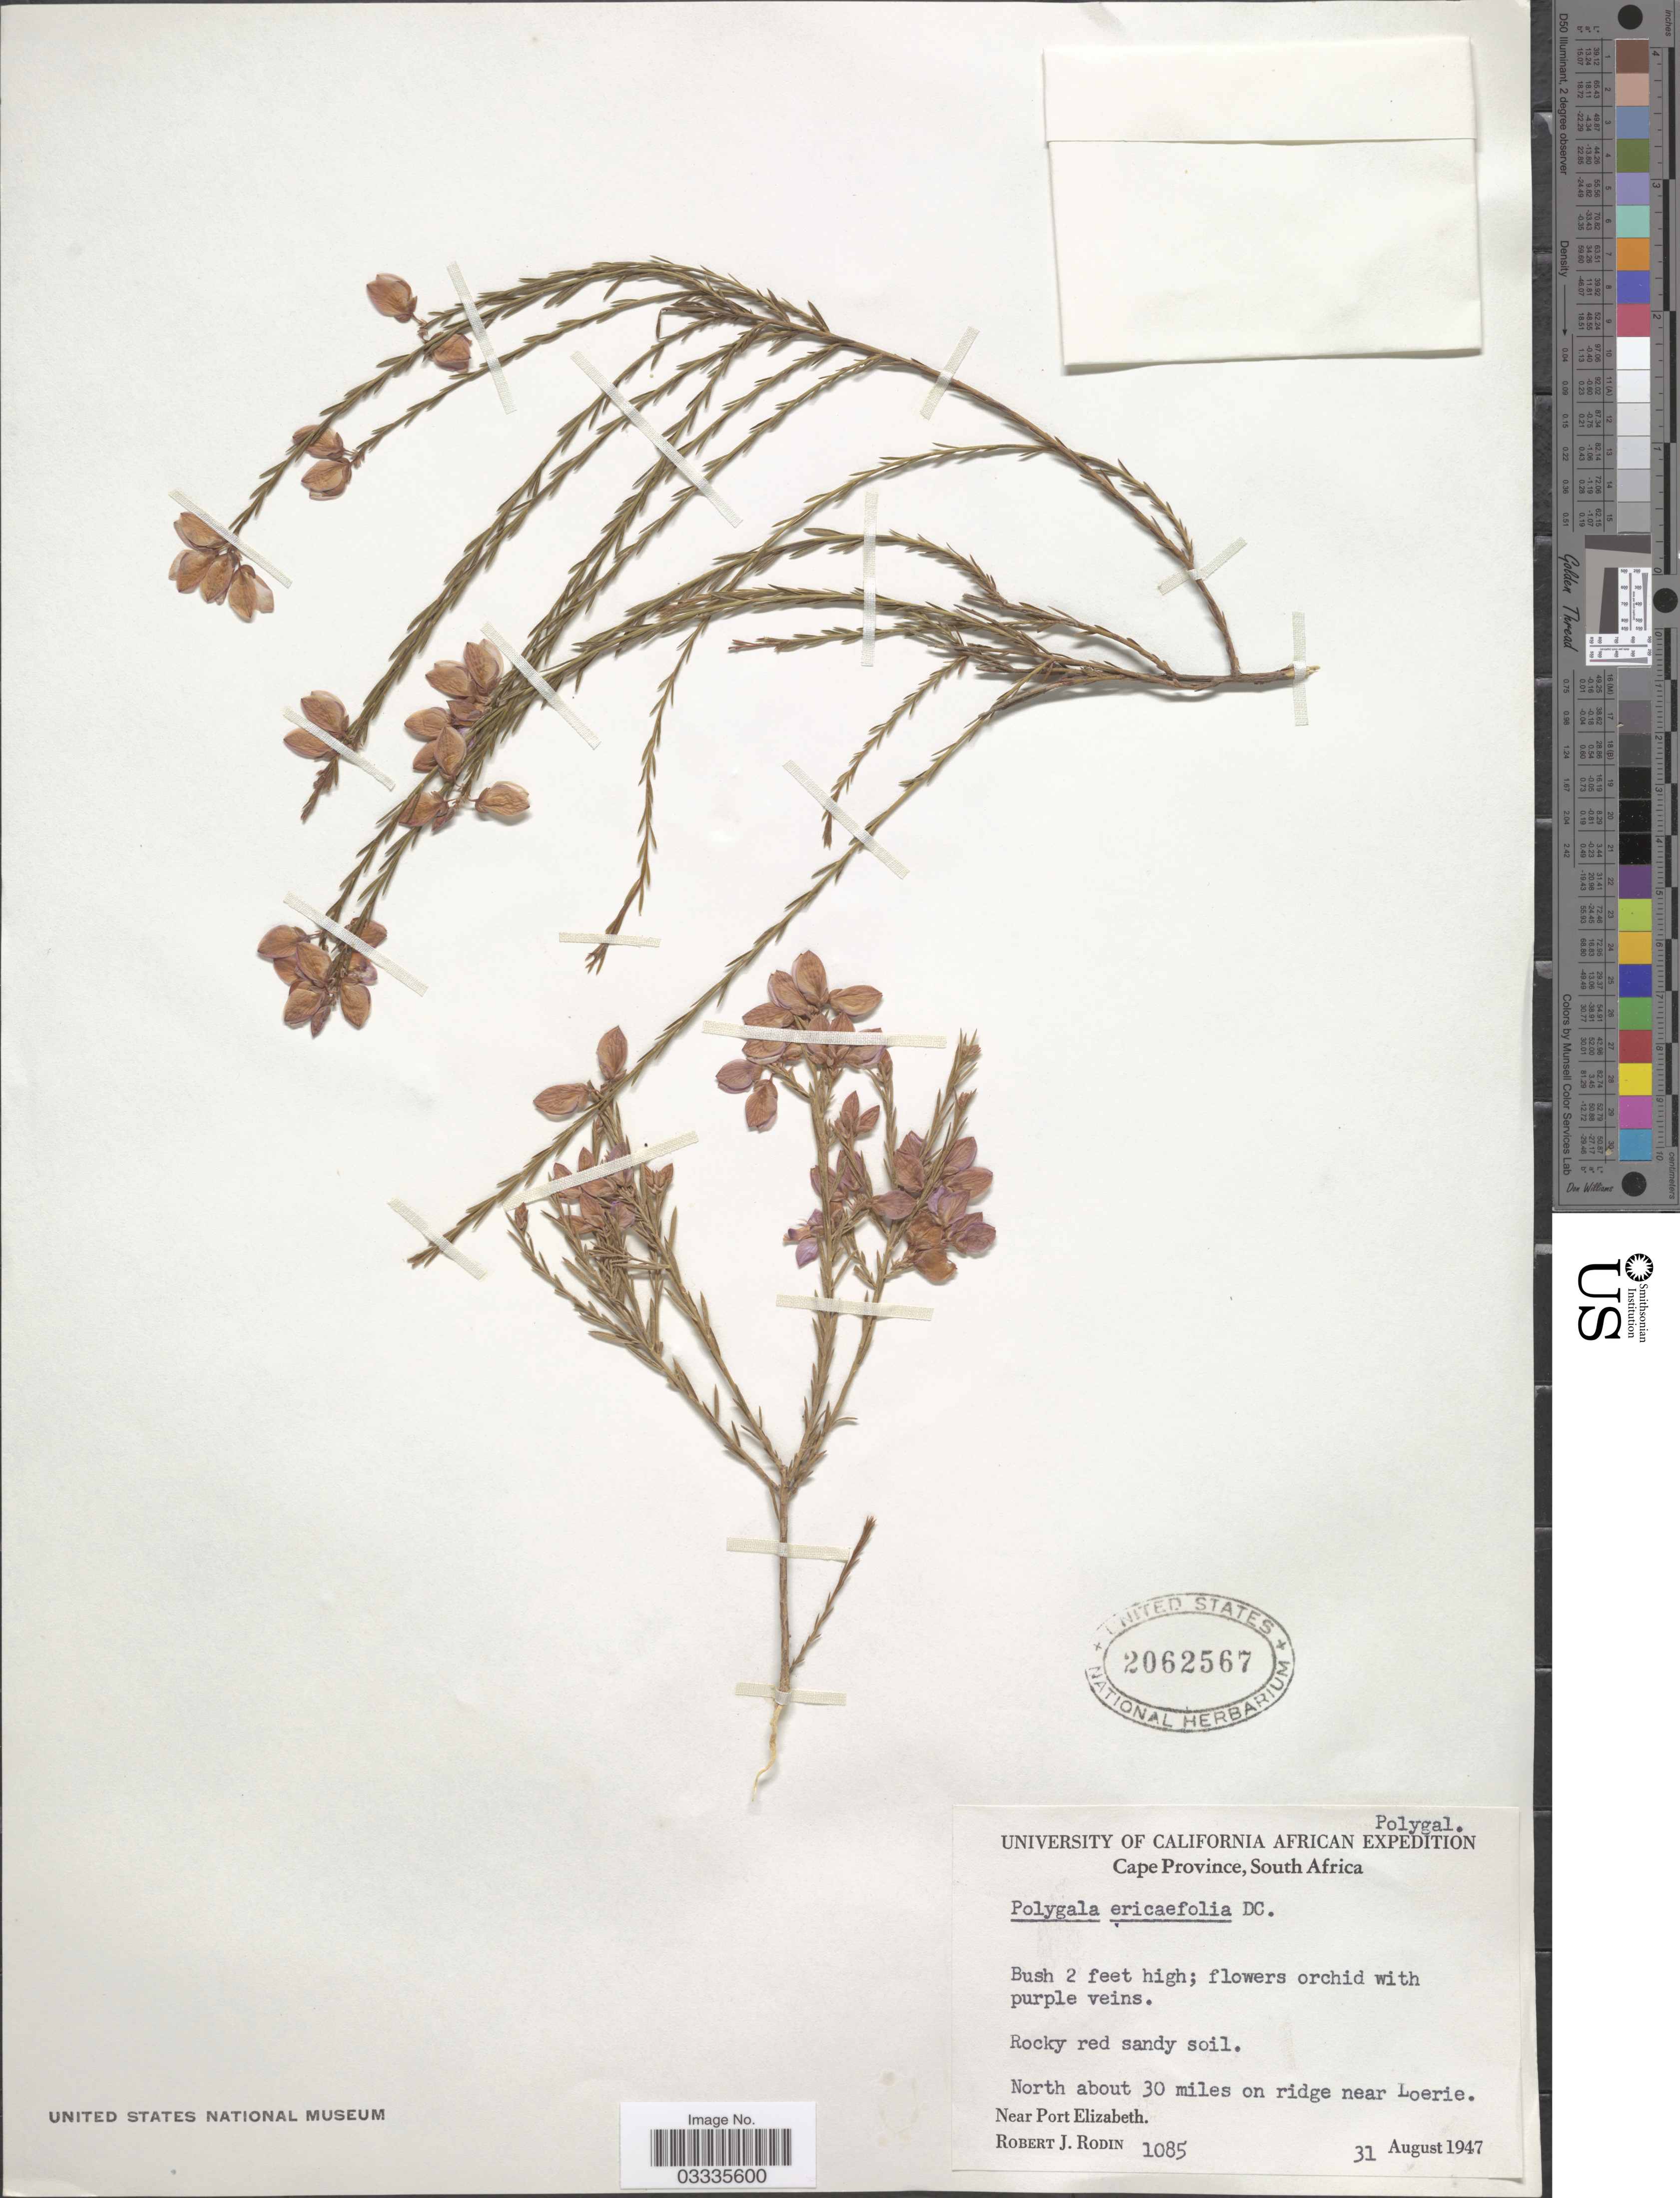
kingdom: Plantae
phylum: Tracheophyta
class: Magnoliopsida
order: Fabales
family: Polygalaceae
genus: Polygala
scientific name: Polygala ericifolia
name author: DC.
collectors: R. J. Rodin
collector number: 1085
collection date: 1947-08-31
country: South Africa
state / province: Eastern Cape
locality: North about 30 miles on ridge near Loerie. Near Port Elizabeth.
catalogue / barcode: US 2062567